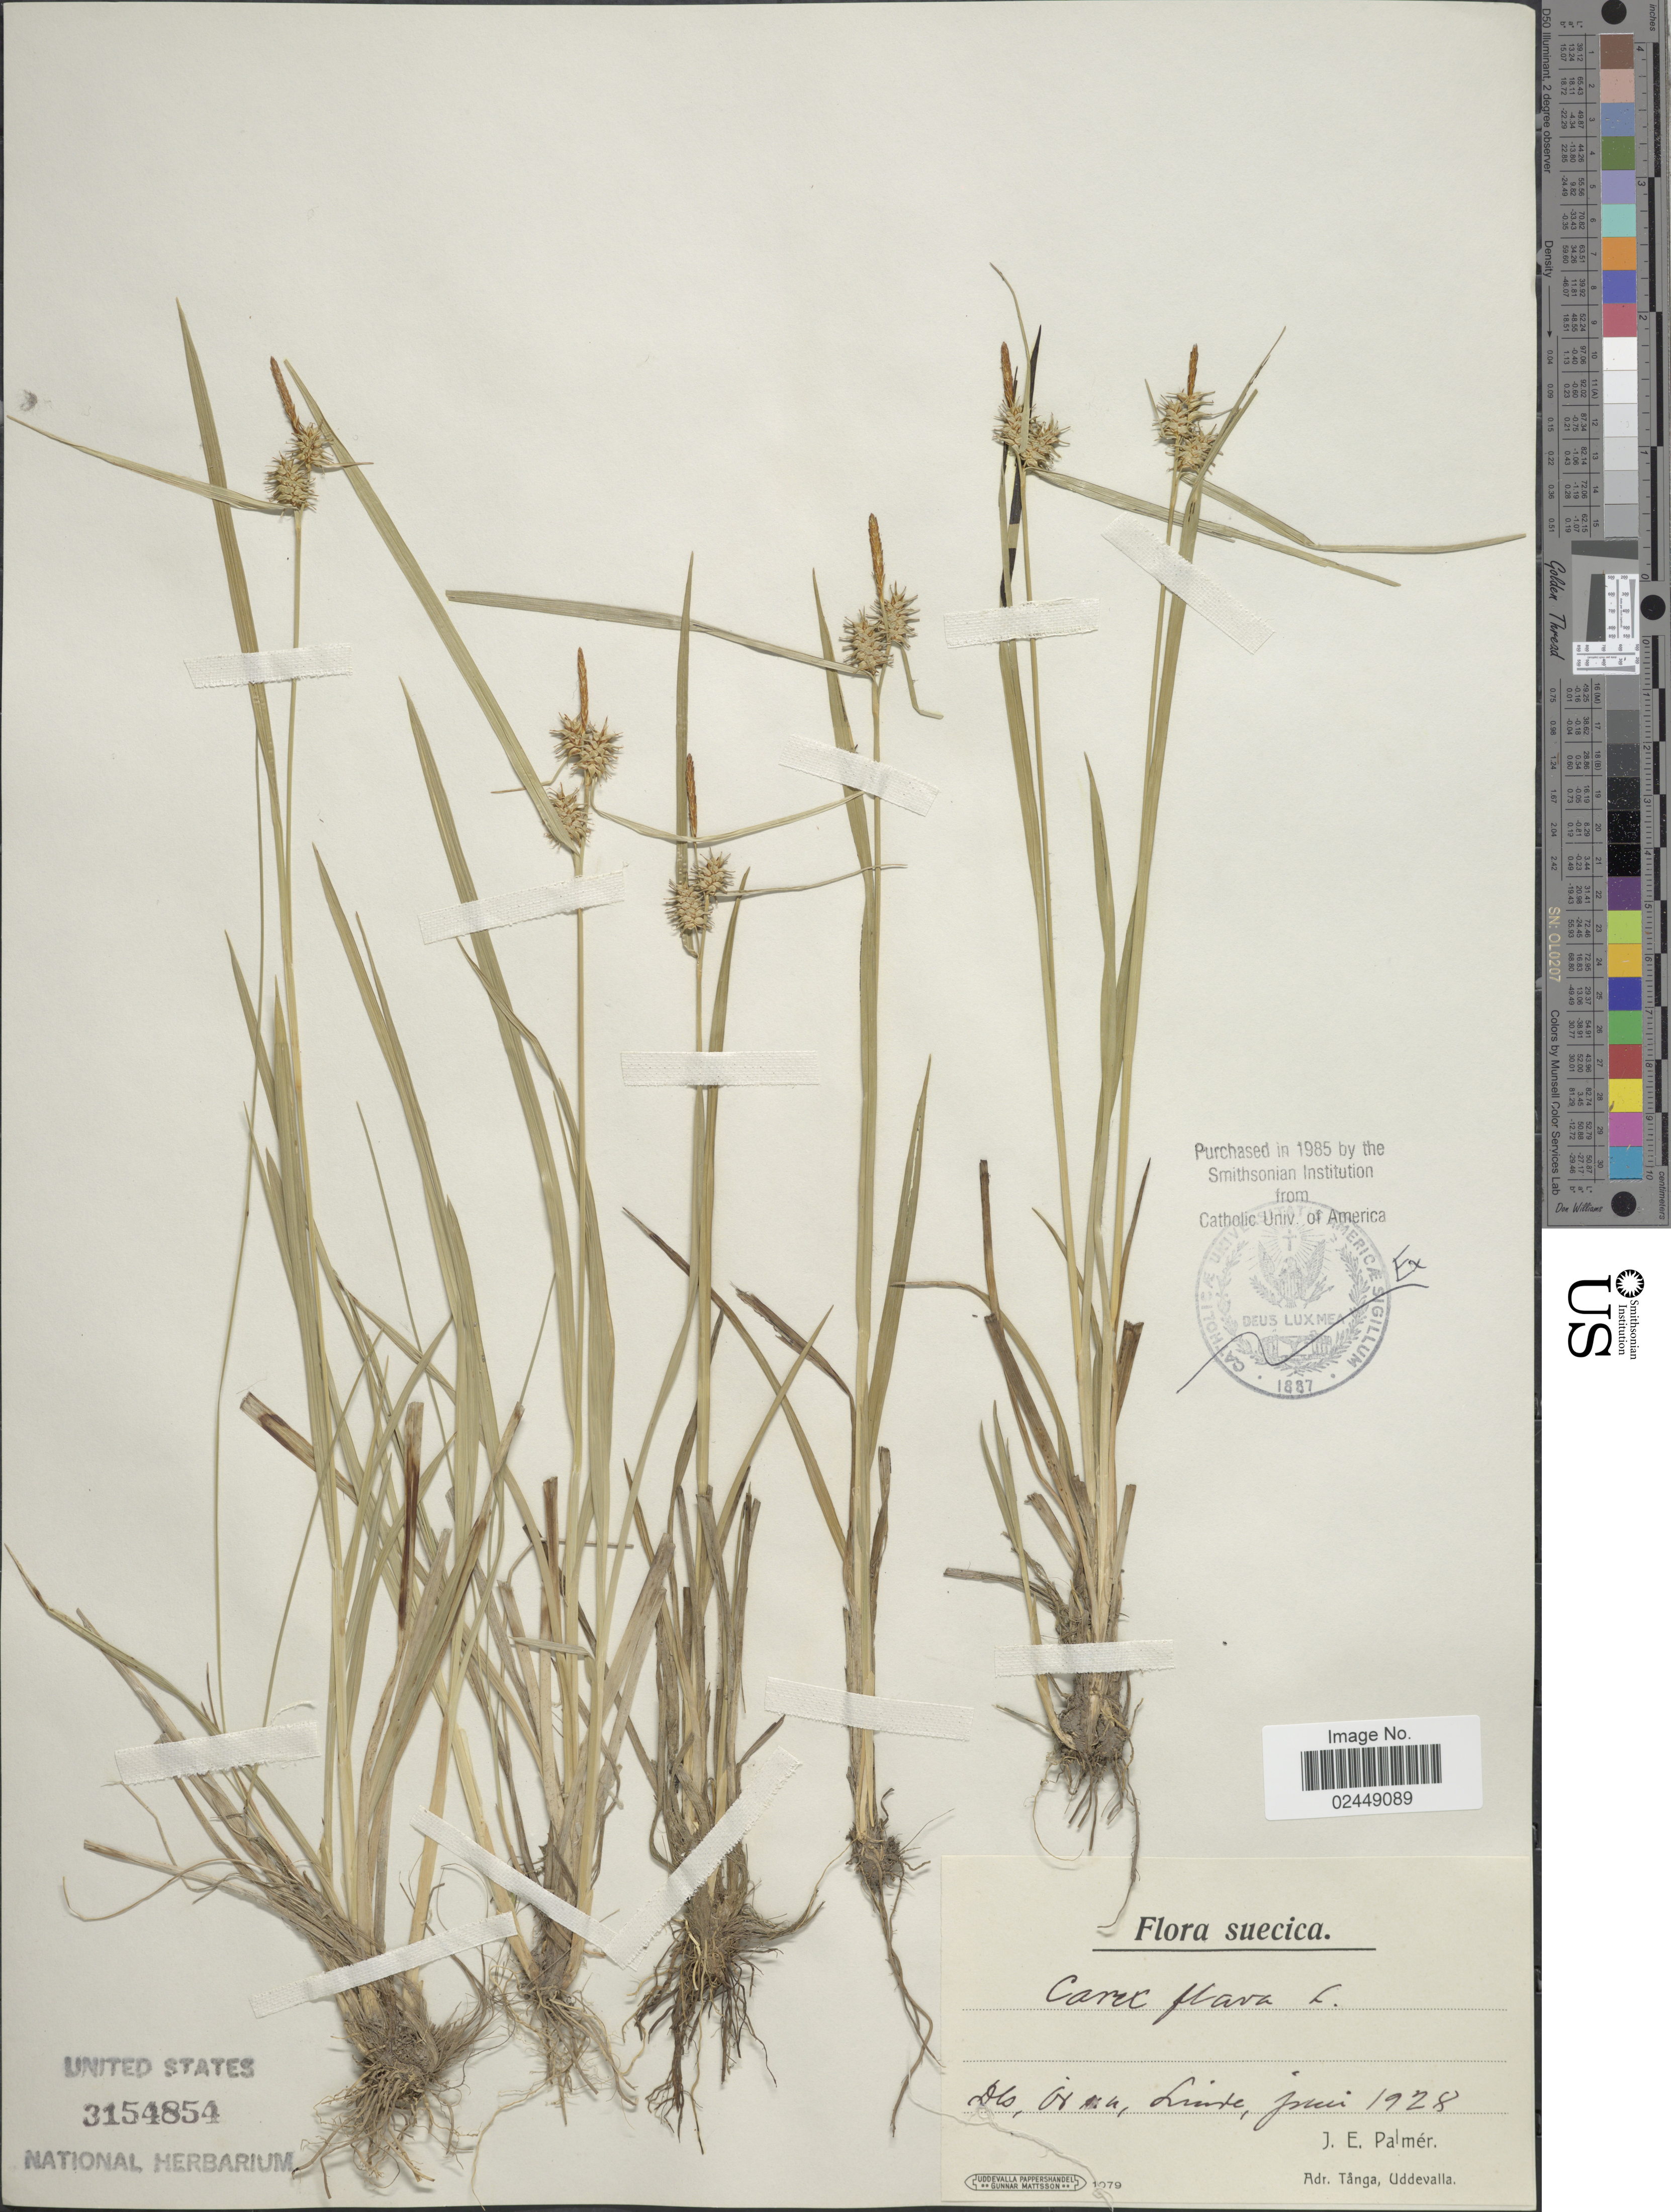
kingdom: Plantae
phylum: Tracheophyta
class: Liliopsida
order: Poales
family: Cyperaceae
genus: Carex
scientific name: Carex flava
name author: L.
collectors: J. E. Palmér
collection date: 1928-06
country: Sweden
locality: Dls, Linde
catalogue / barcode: US 3154854